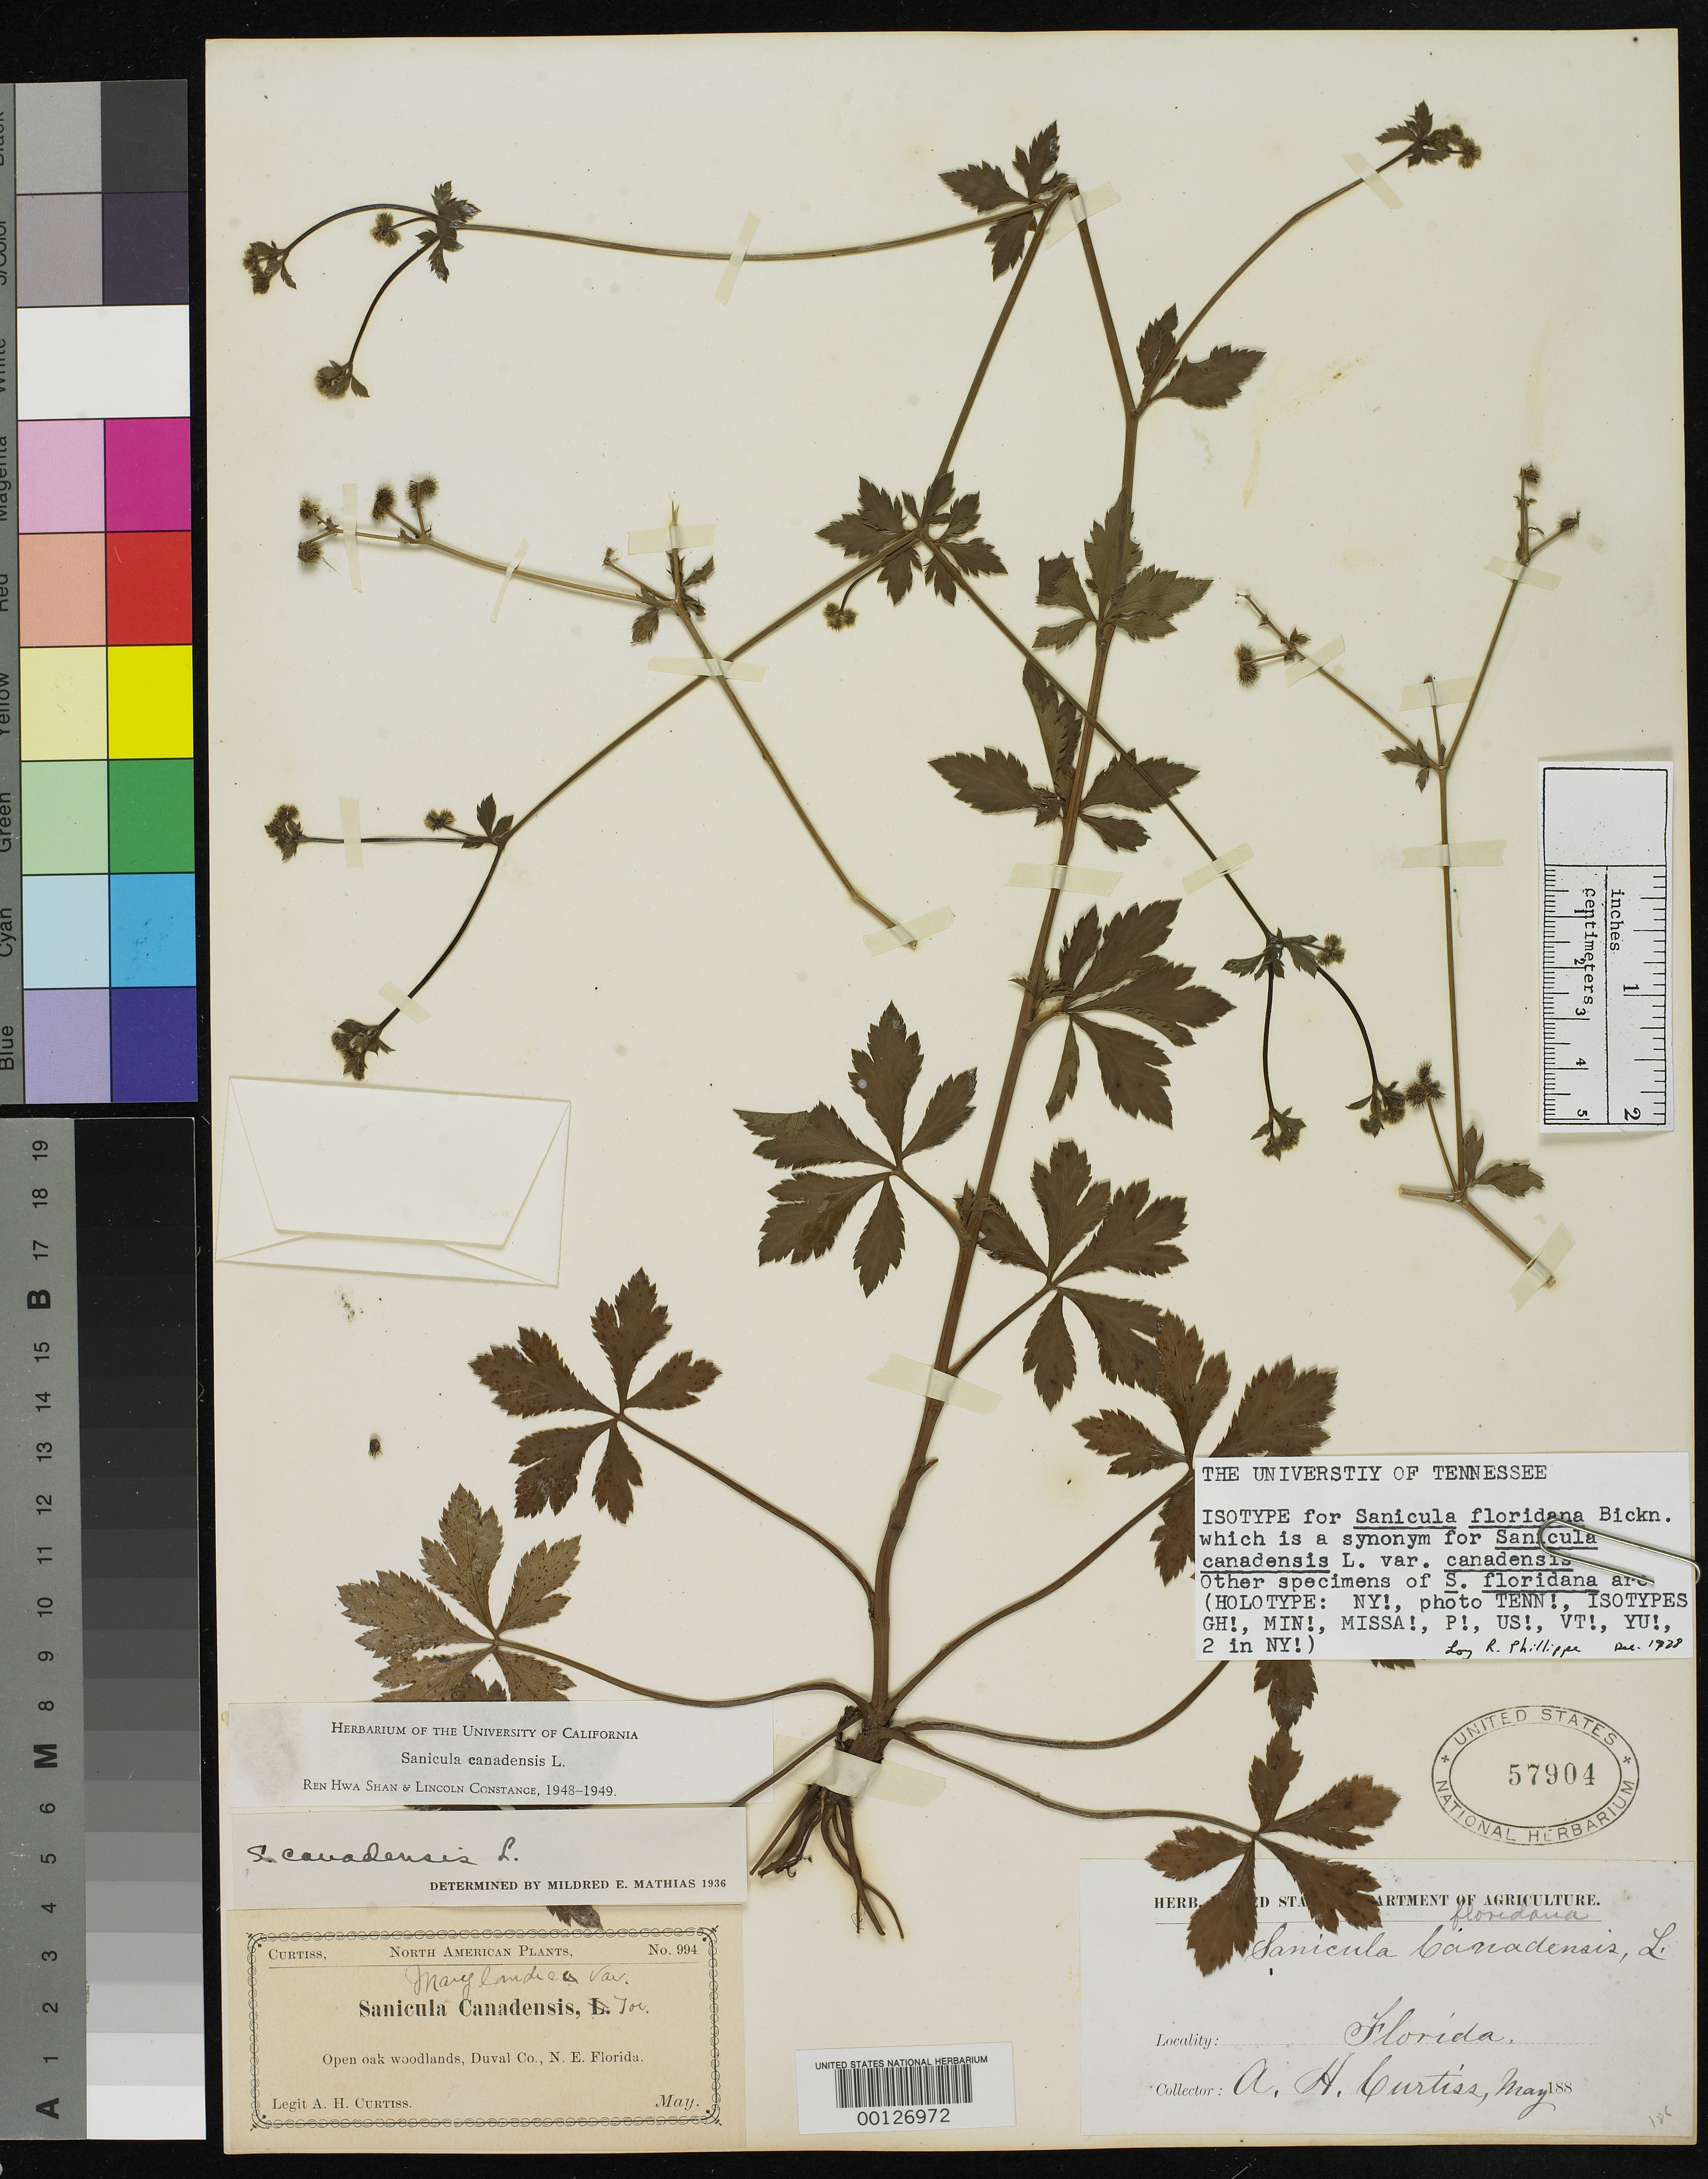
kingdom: Plantae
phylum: Tracheophyta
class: Magnoliopsida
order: Apiales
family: Apiaceae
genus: Sanicula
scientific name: Sanicula floridana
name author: E.P. Bicknell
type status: Isotype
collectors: A. H. Curtiss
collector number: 994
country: United States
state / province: Florida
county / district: Duval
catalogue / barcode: US 57904